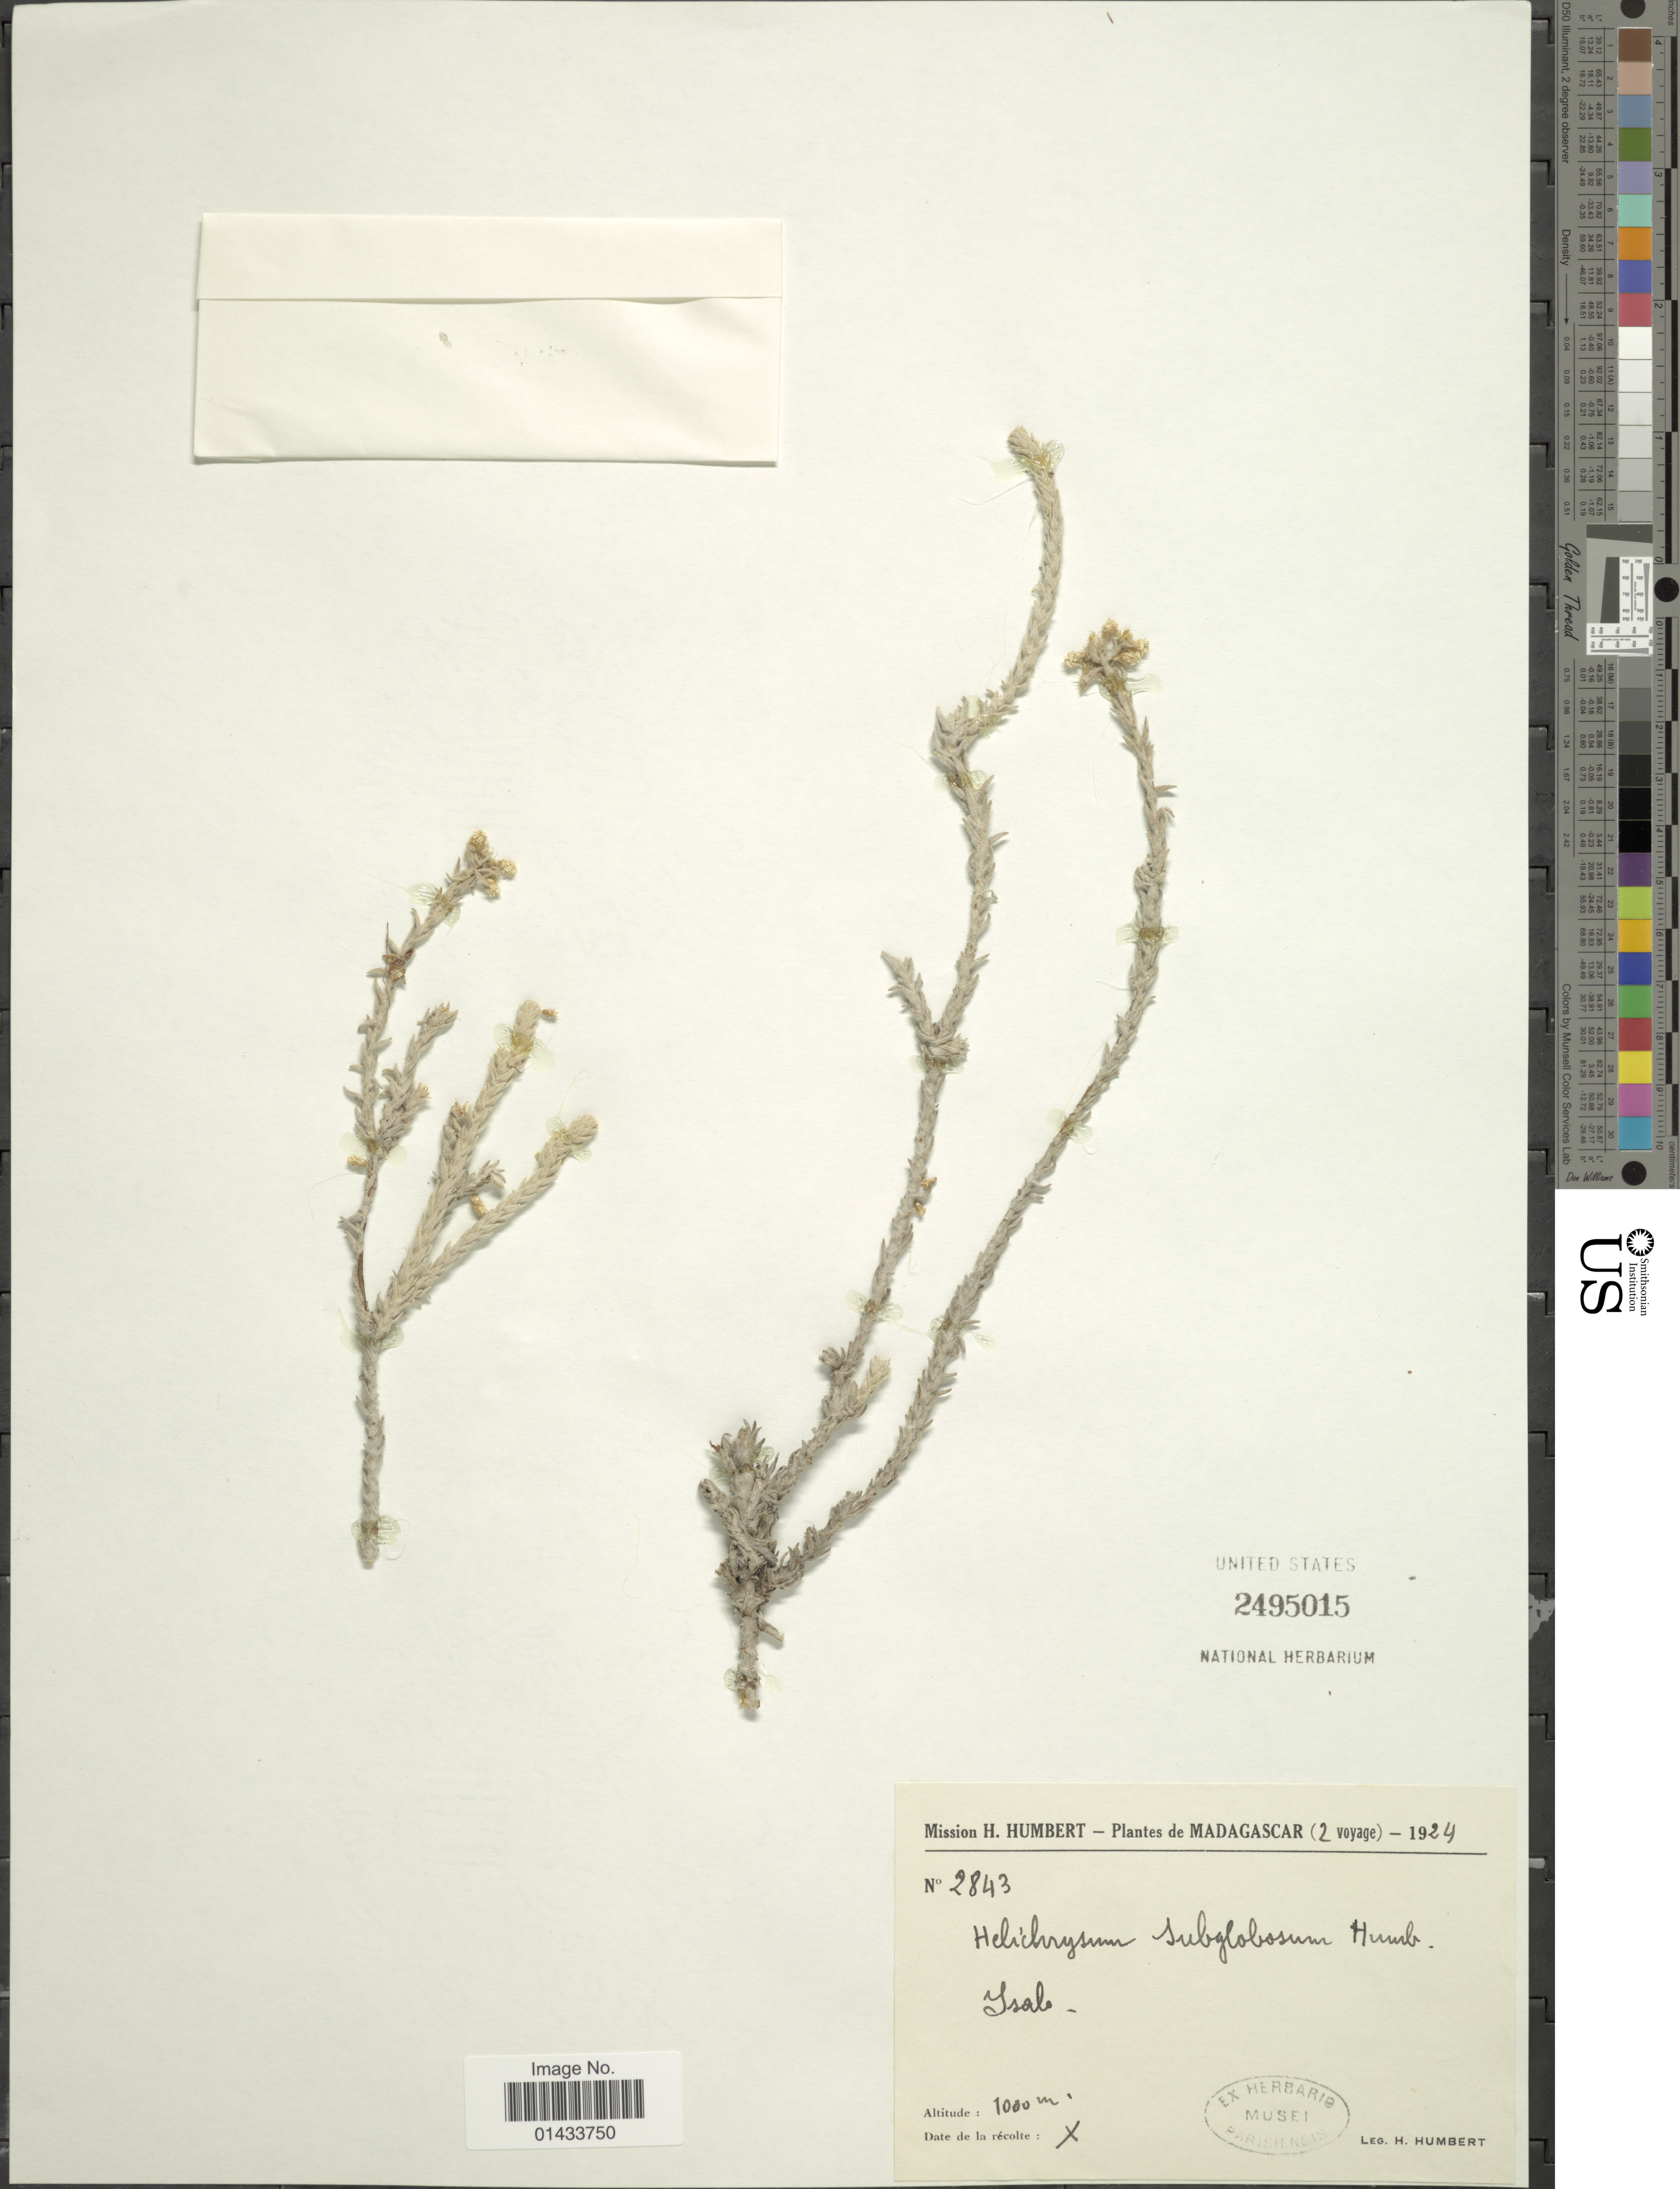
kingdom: Plantae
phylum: Tracheophyta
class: Magnoliopsida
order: Asterales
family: Asteraceae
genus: Helichrysum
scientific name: Helichrysum subglobosum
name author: Humbert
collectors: H. Humbert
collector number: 2843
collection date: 1924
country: Madagascar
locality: Isalo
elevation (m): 1000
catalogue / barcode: US 2495015